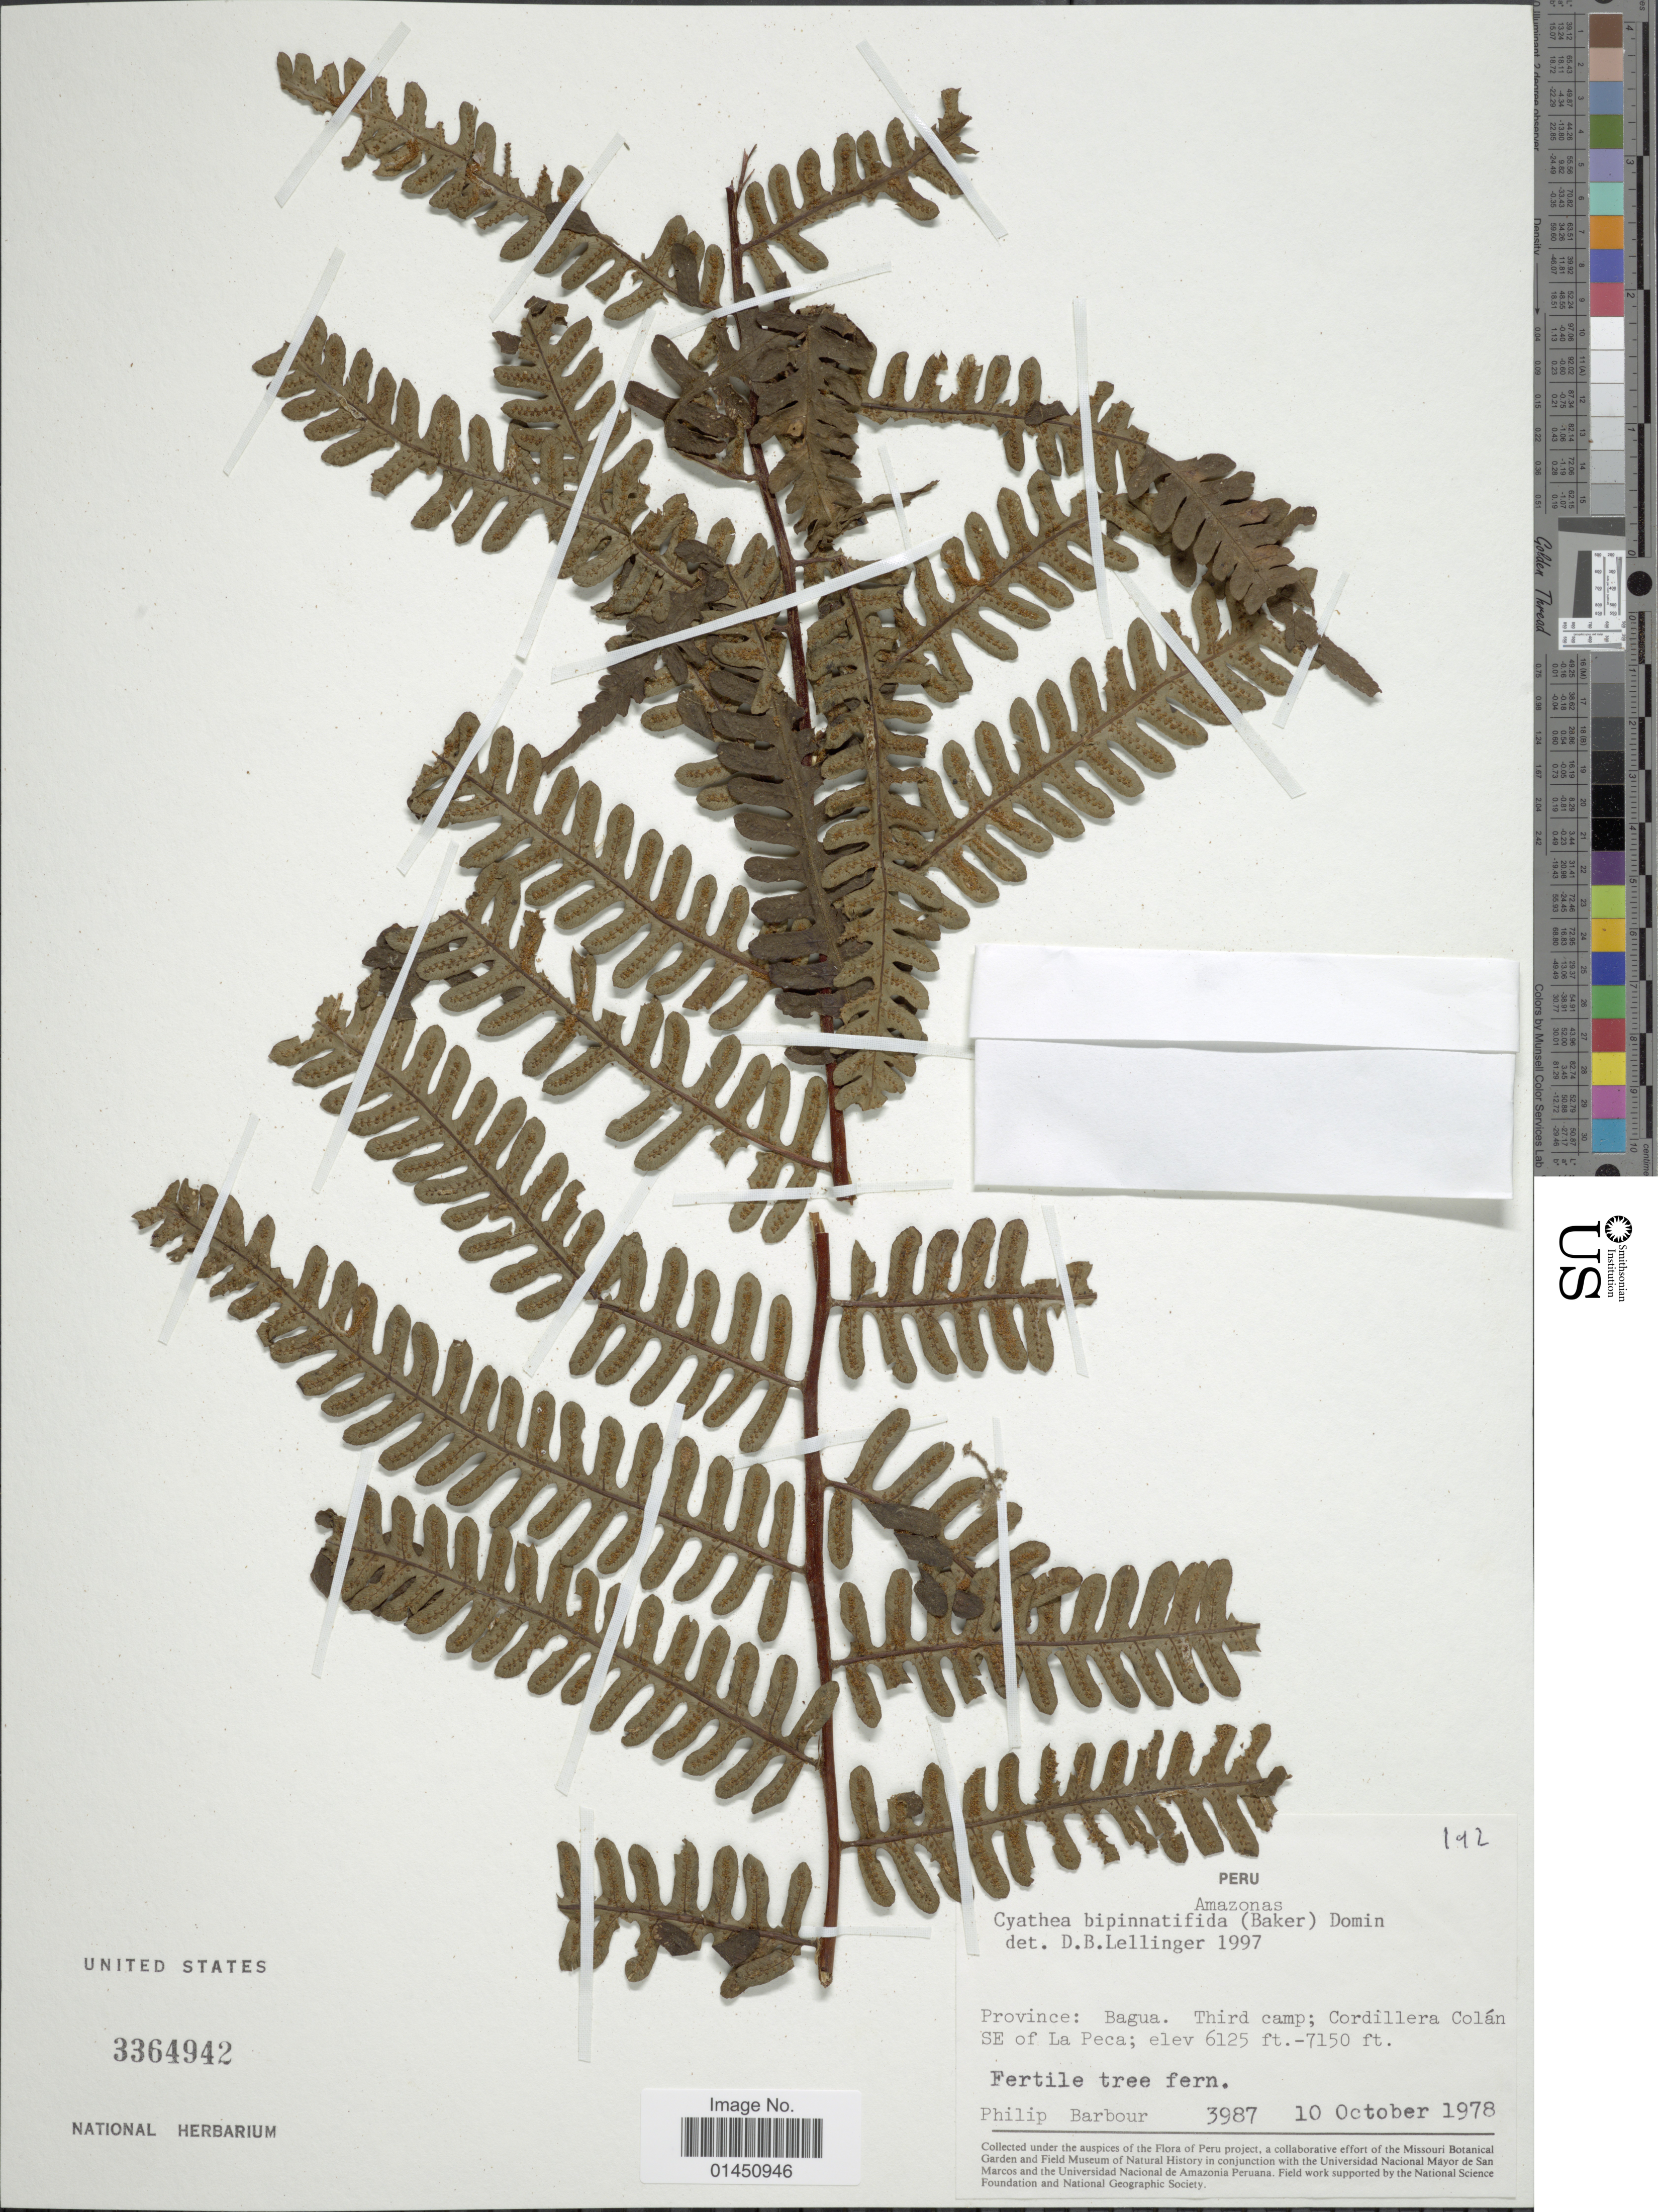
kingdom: Plantae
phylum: Tracheophyta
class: Polypodiopsida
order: Cyatheales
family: Cyatheaceae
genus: Cyathea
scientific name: Cyathea bipinnatifida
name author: (Baker) Domin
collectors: P. Barbour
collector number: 3987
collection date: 1978-10-10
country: Peru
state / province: Amazonas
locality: Province: Bagua. Third camp; Cordillera Colan SE of La Peca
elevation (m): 1867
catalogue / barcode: US 3364942